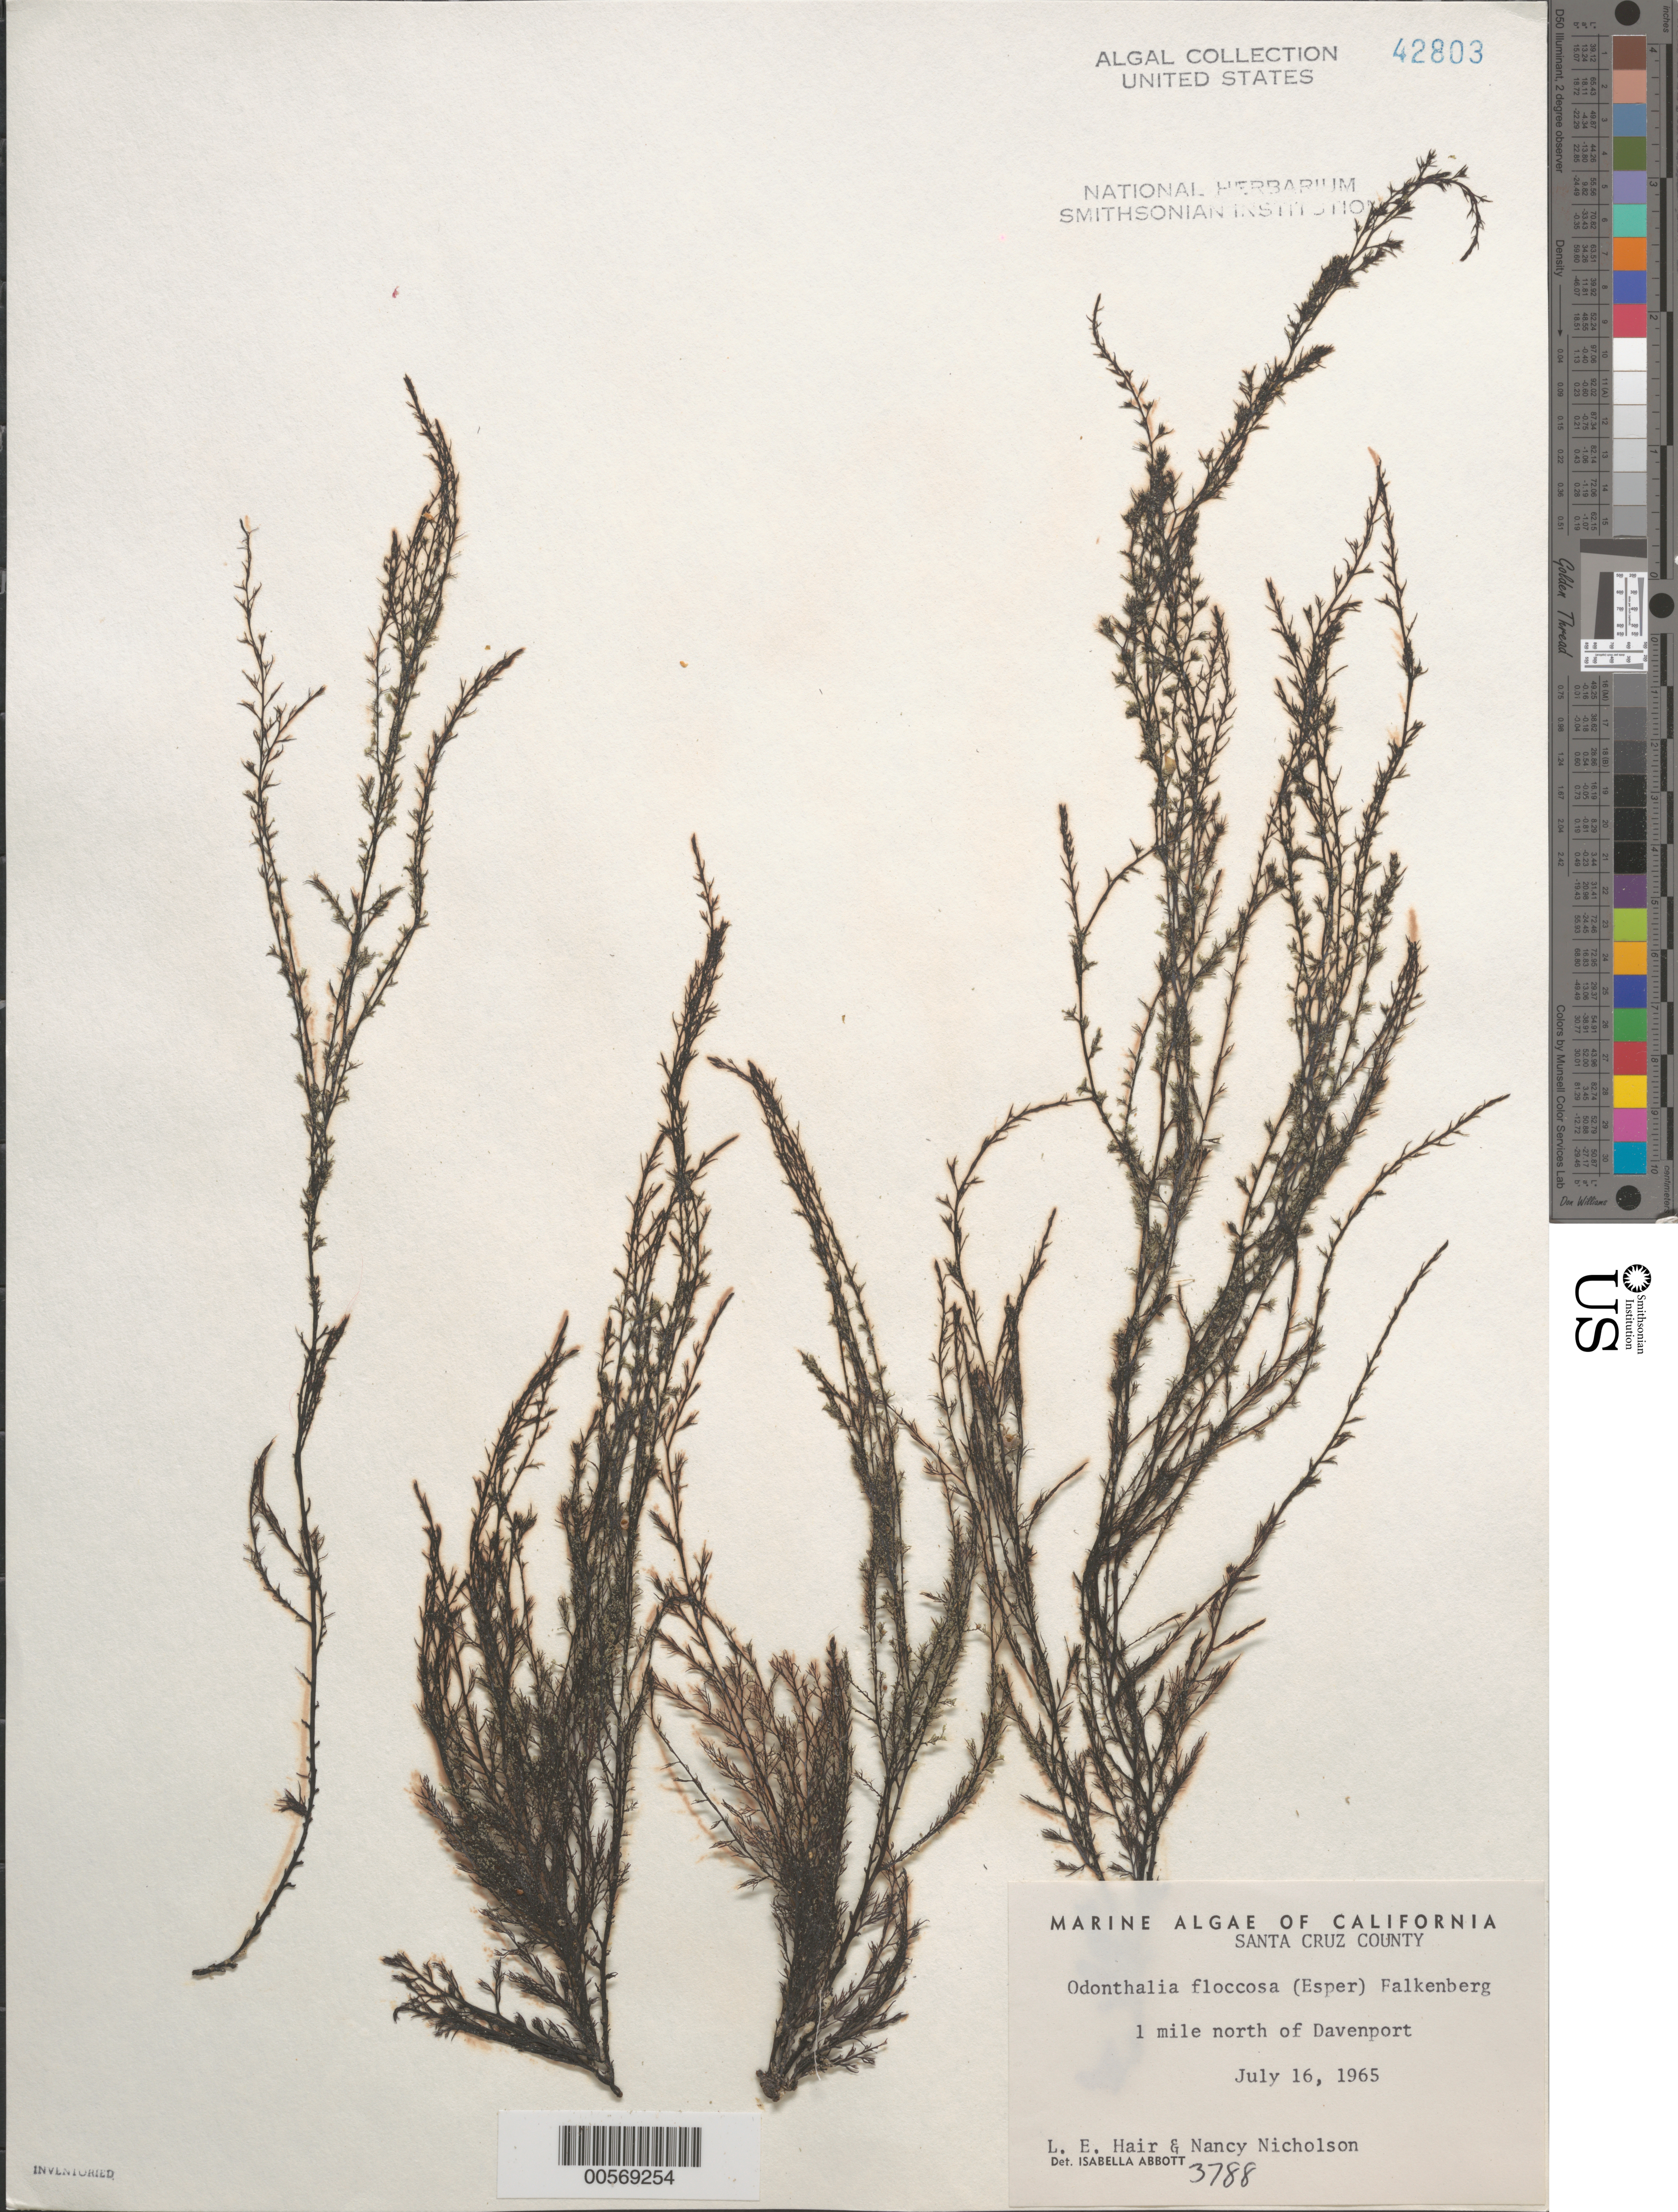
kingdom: Plantae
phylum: Rhodophyta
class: Florideophyceae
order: Ceramiales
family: Rhodomelaceae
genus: Odonthalia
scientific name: Odonthalia floccosa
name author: (Esper) Falkenb.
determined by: Abbott, Isabella A.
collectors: L. Hair & N. Nicholson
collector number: IAA 3788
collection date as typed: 16 Jul 1965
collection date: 1965-07-16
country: United States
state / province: California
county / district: Santa Cruz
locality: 1 mile north of Davenport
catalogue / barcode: US 42803